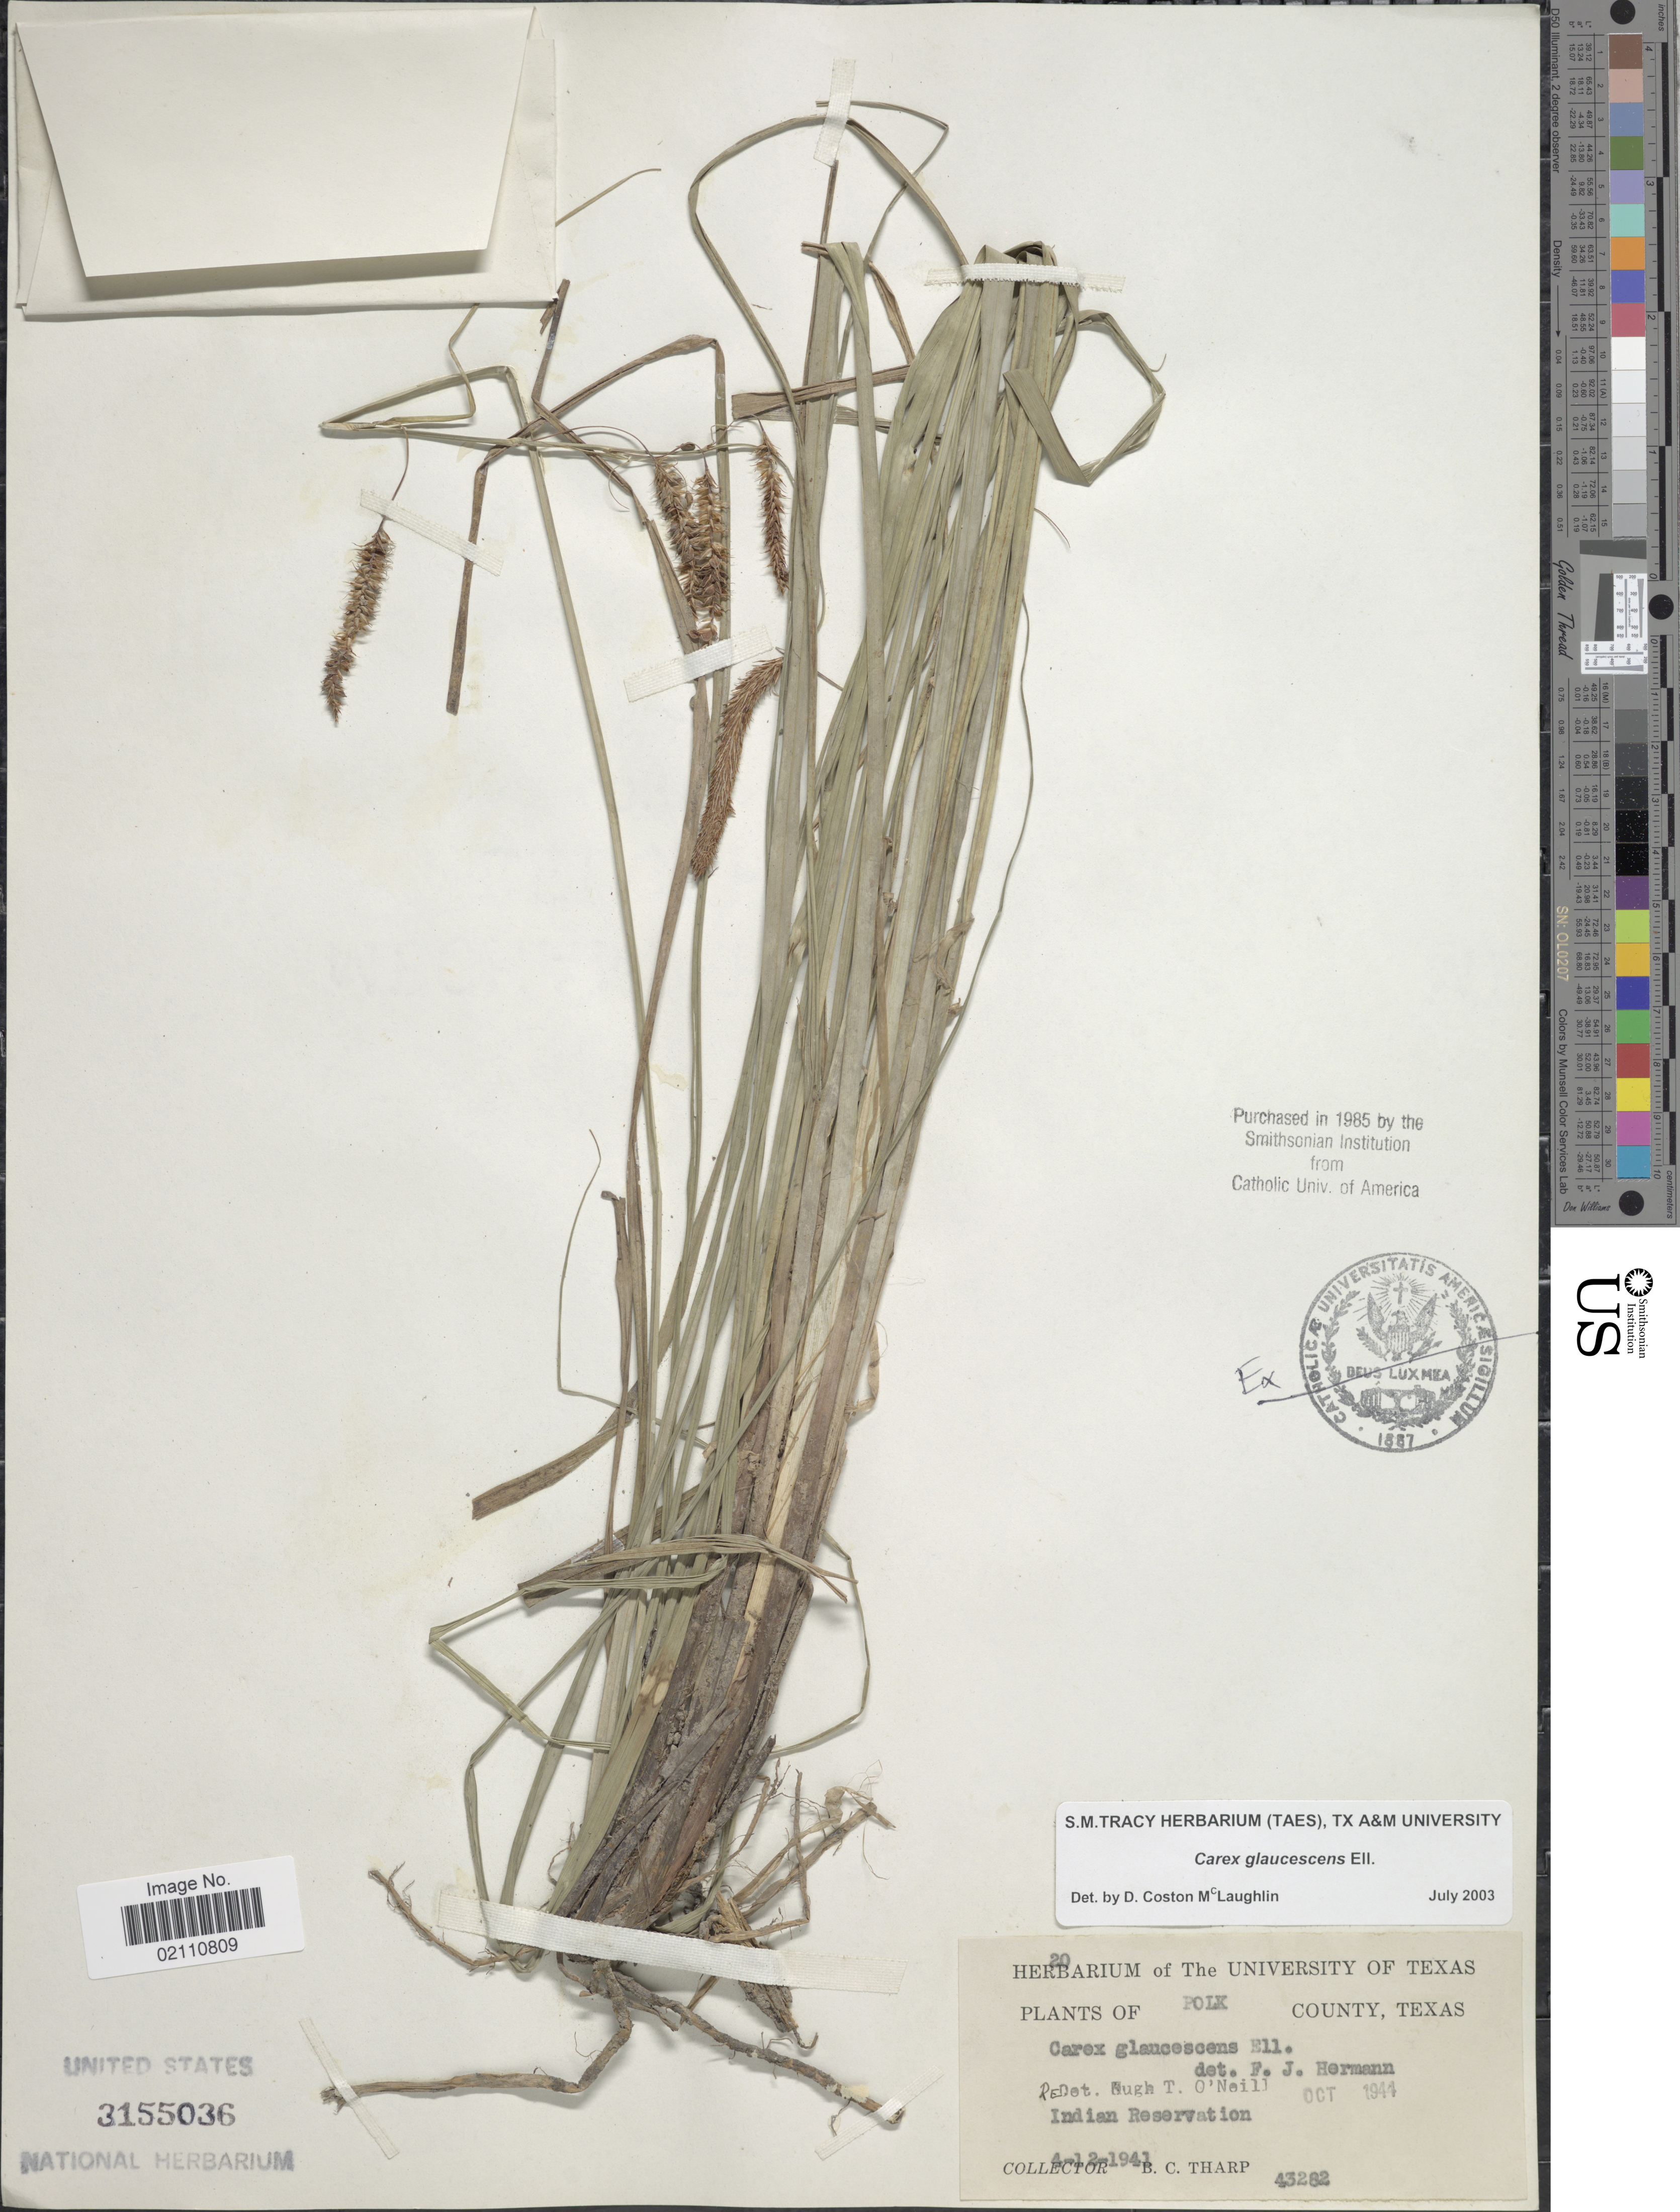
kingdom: Plantae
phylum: Tracheophyta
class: Liliopsida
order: Poales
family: Cyperaceae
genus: Carex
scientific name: Carex glaucescens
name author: Elliott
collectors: B. C. Tharp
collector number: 43282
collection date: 1941-04-12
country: United States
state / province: Texas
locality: Polk County, Indian Reservation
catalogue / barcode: US 3155036